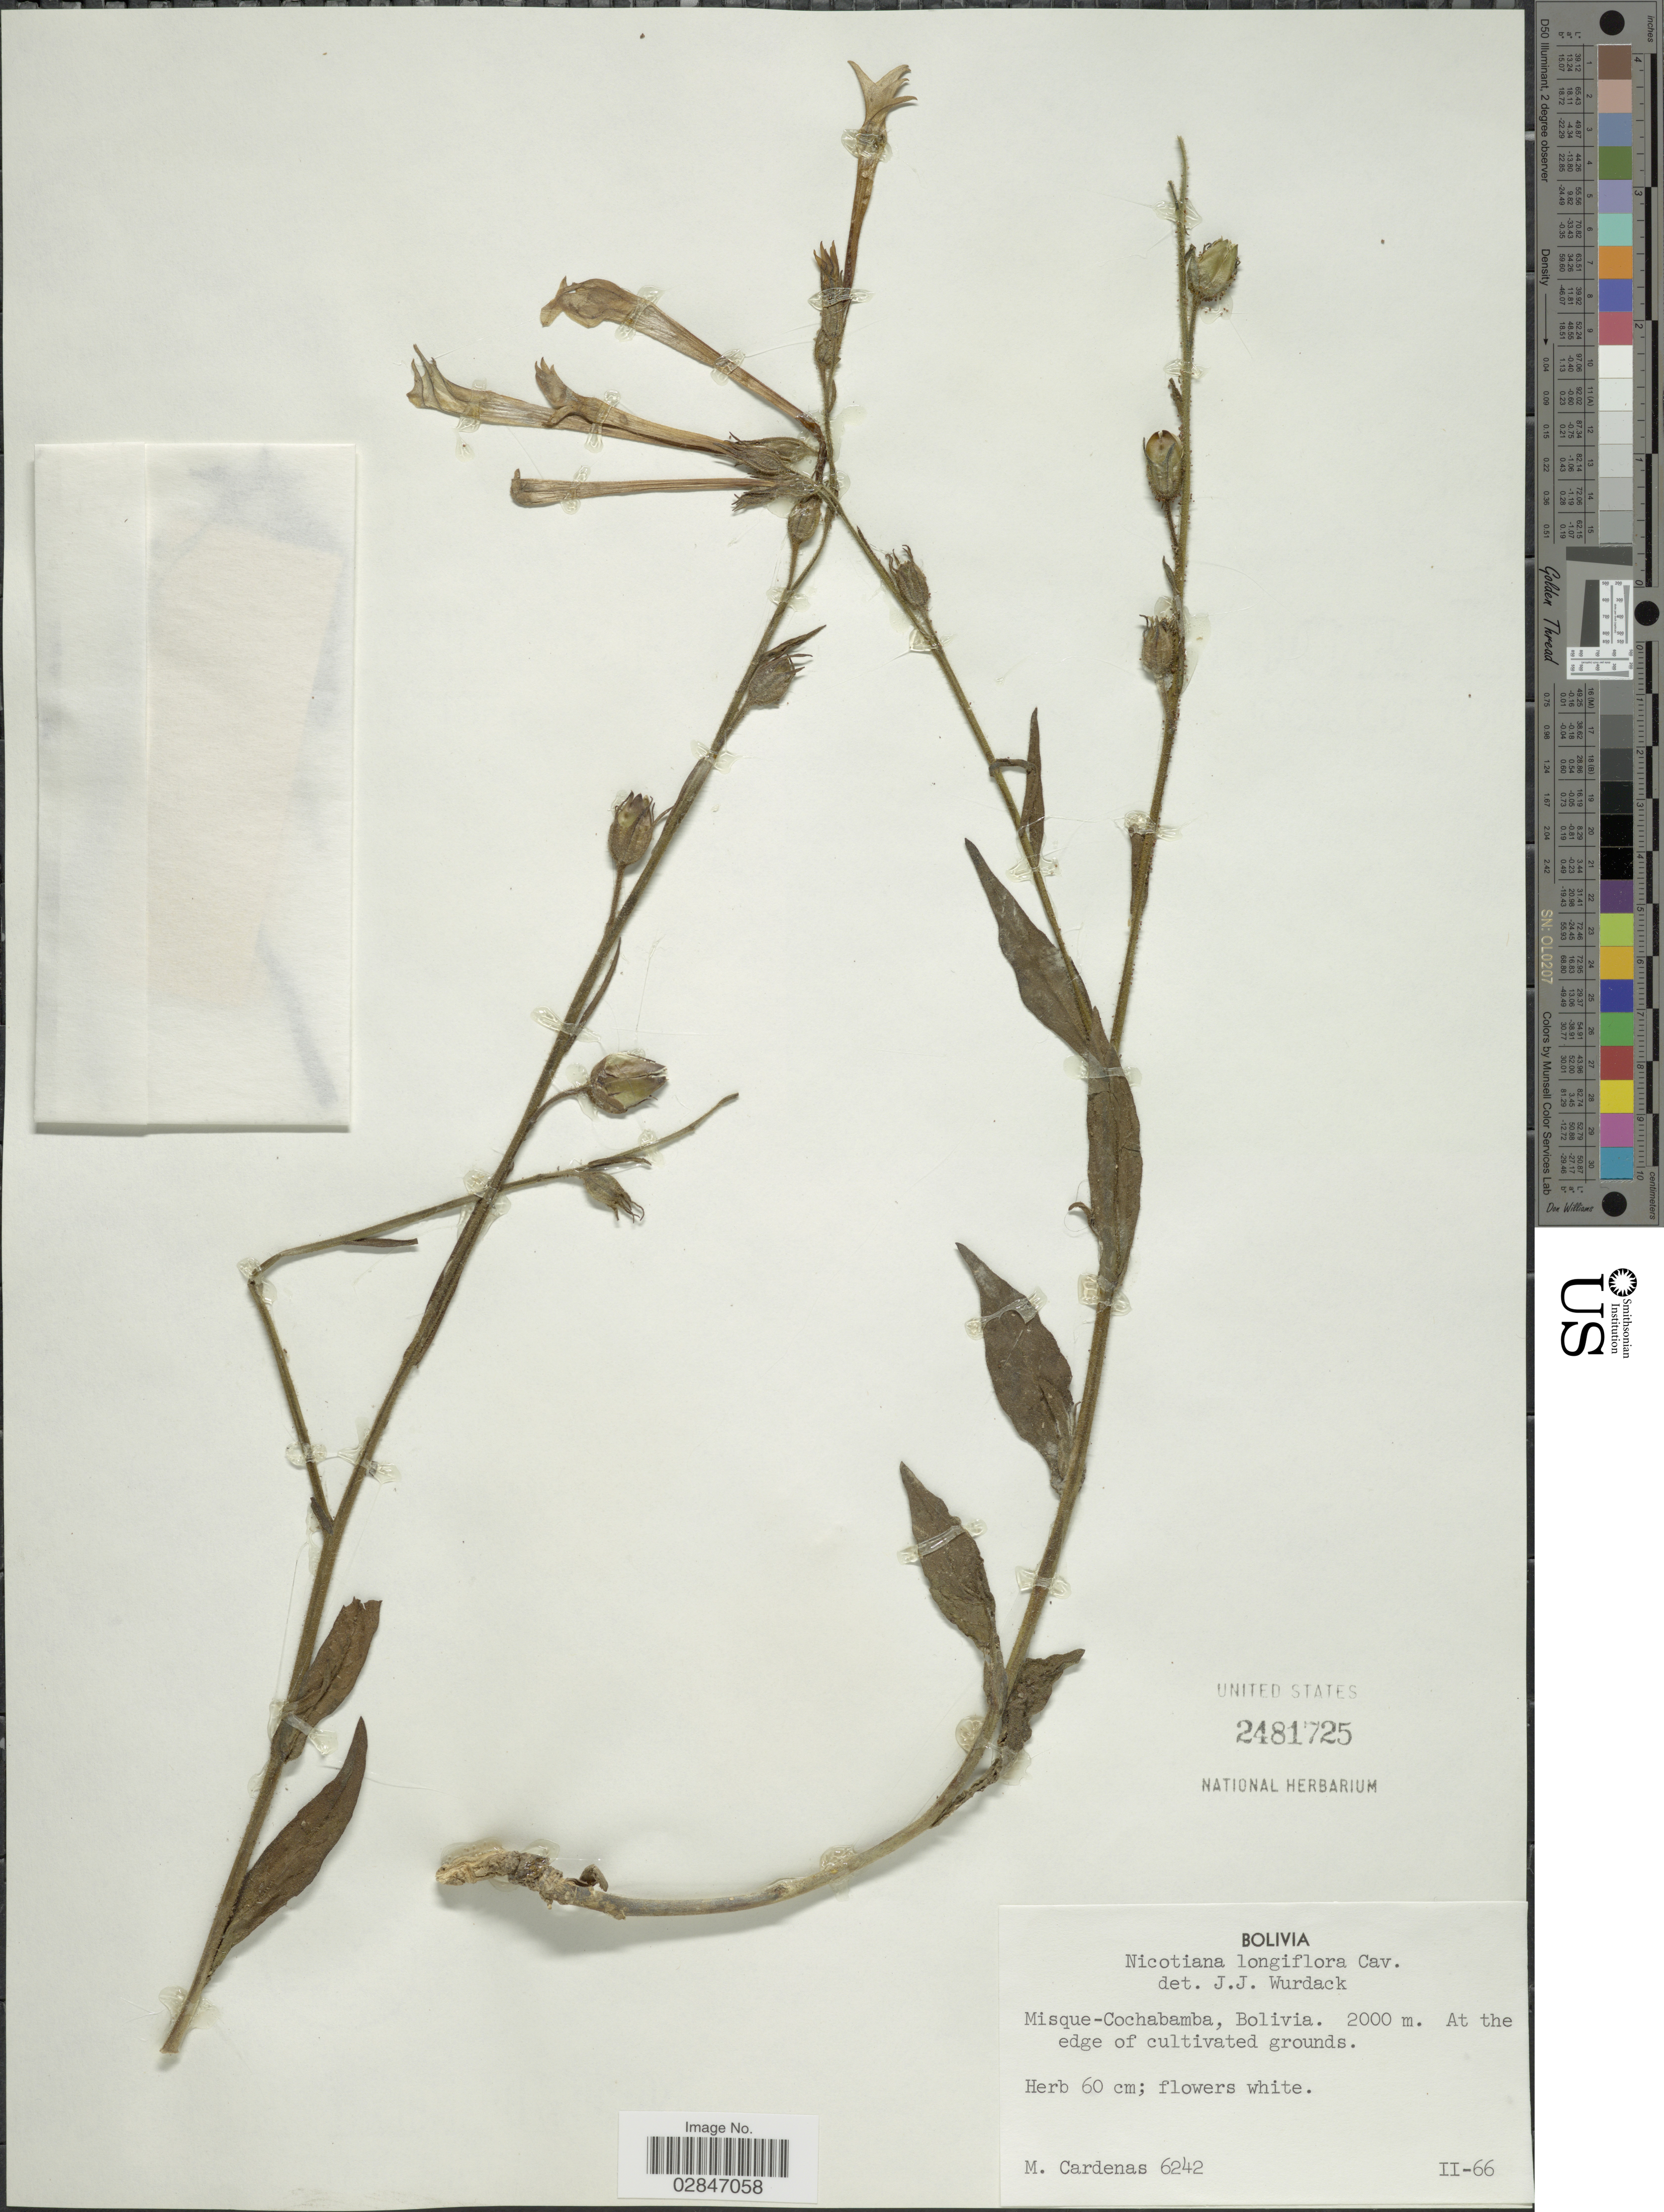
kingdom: Plantae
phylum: Tracheophyta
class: Magnoliopsida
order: Solanales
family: Solanaceae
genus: Nicotiana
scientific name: Nicotiana longiflora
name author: Cav.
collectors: M. Cárdenas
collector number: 6242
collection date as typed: Transcribed d/m/y: /2/66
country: Bolivia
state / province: Cochabamba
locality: Misque-Cochabamba, Bolivia, At the edge of cultivated grounds.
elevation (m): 2000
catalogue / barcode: US 2481725